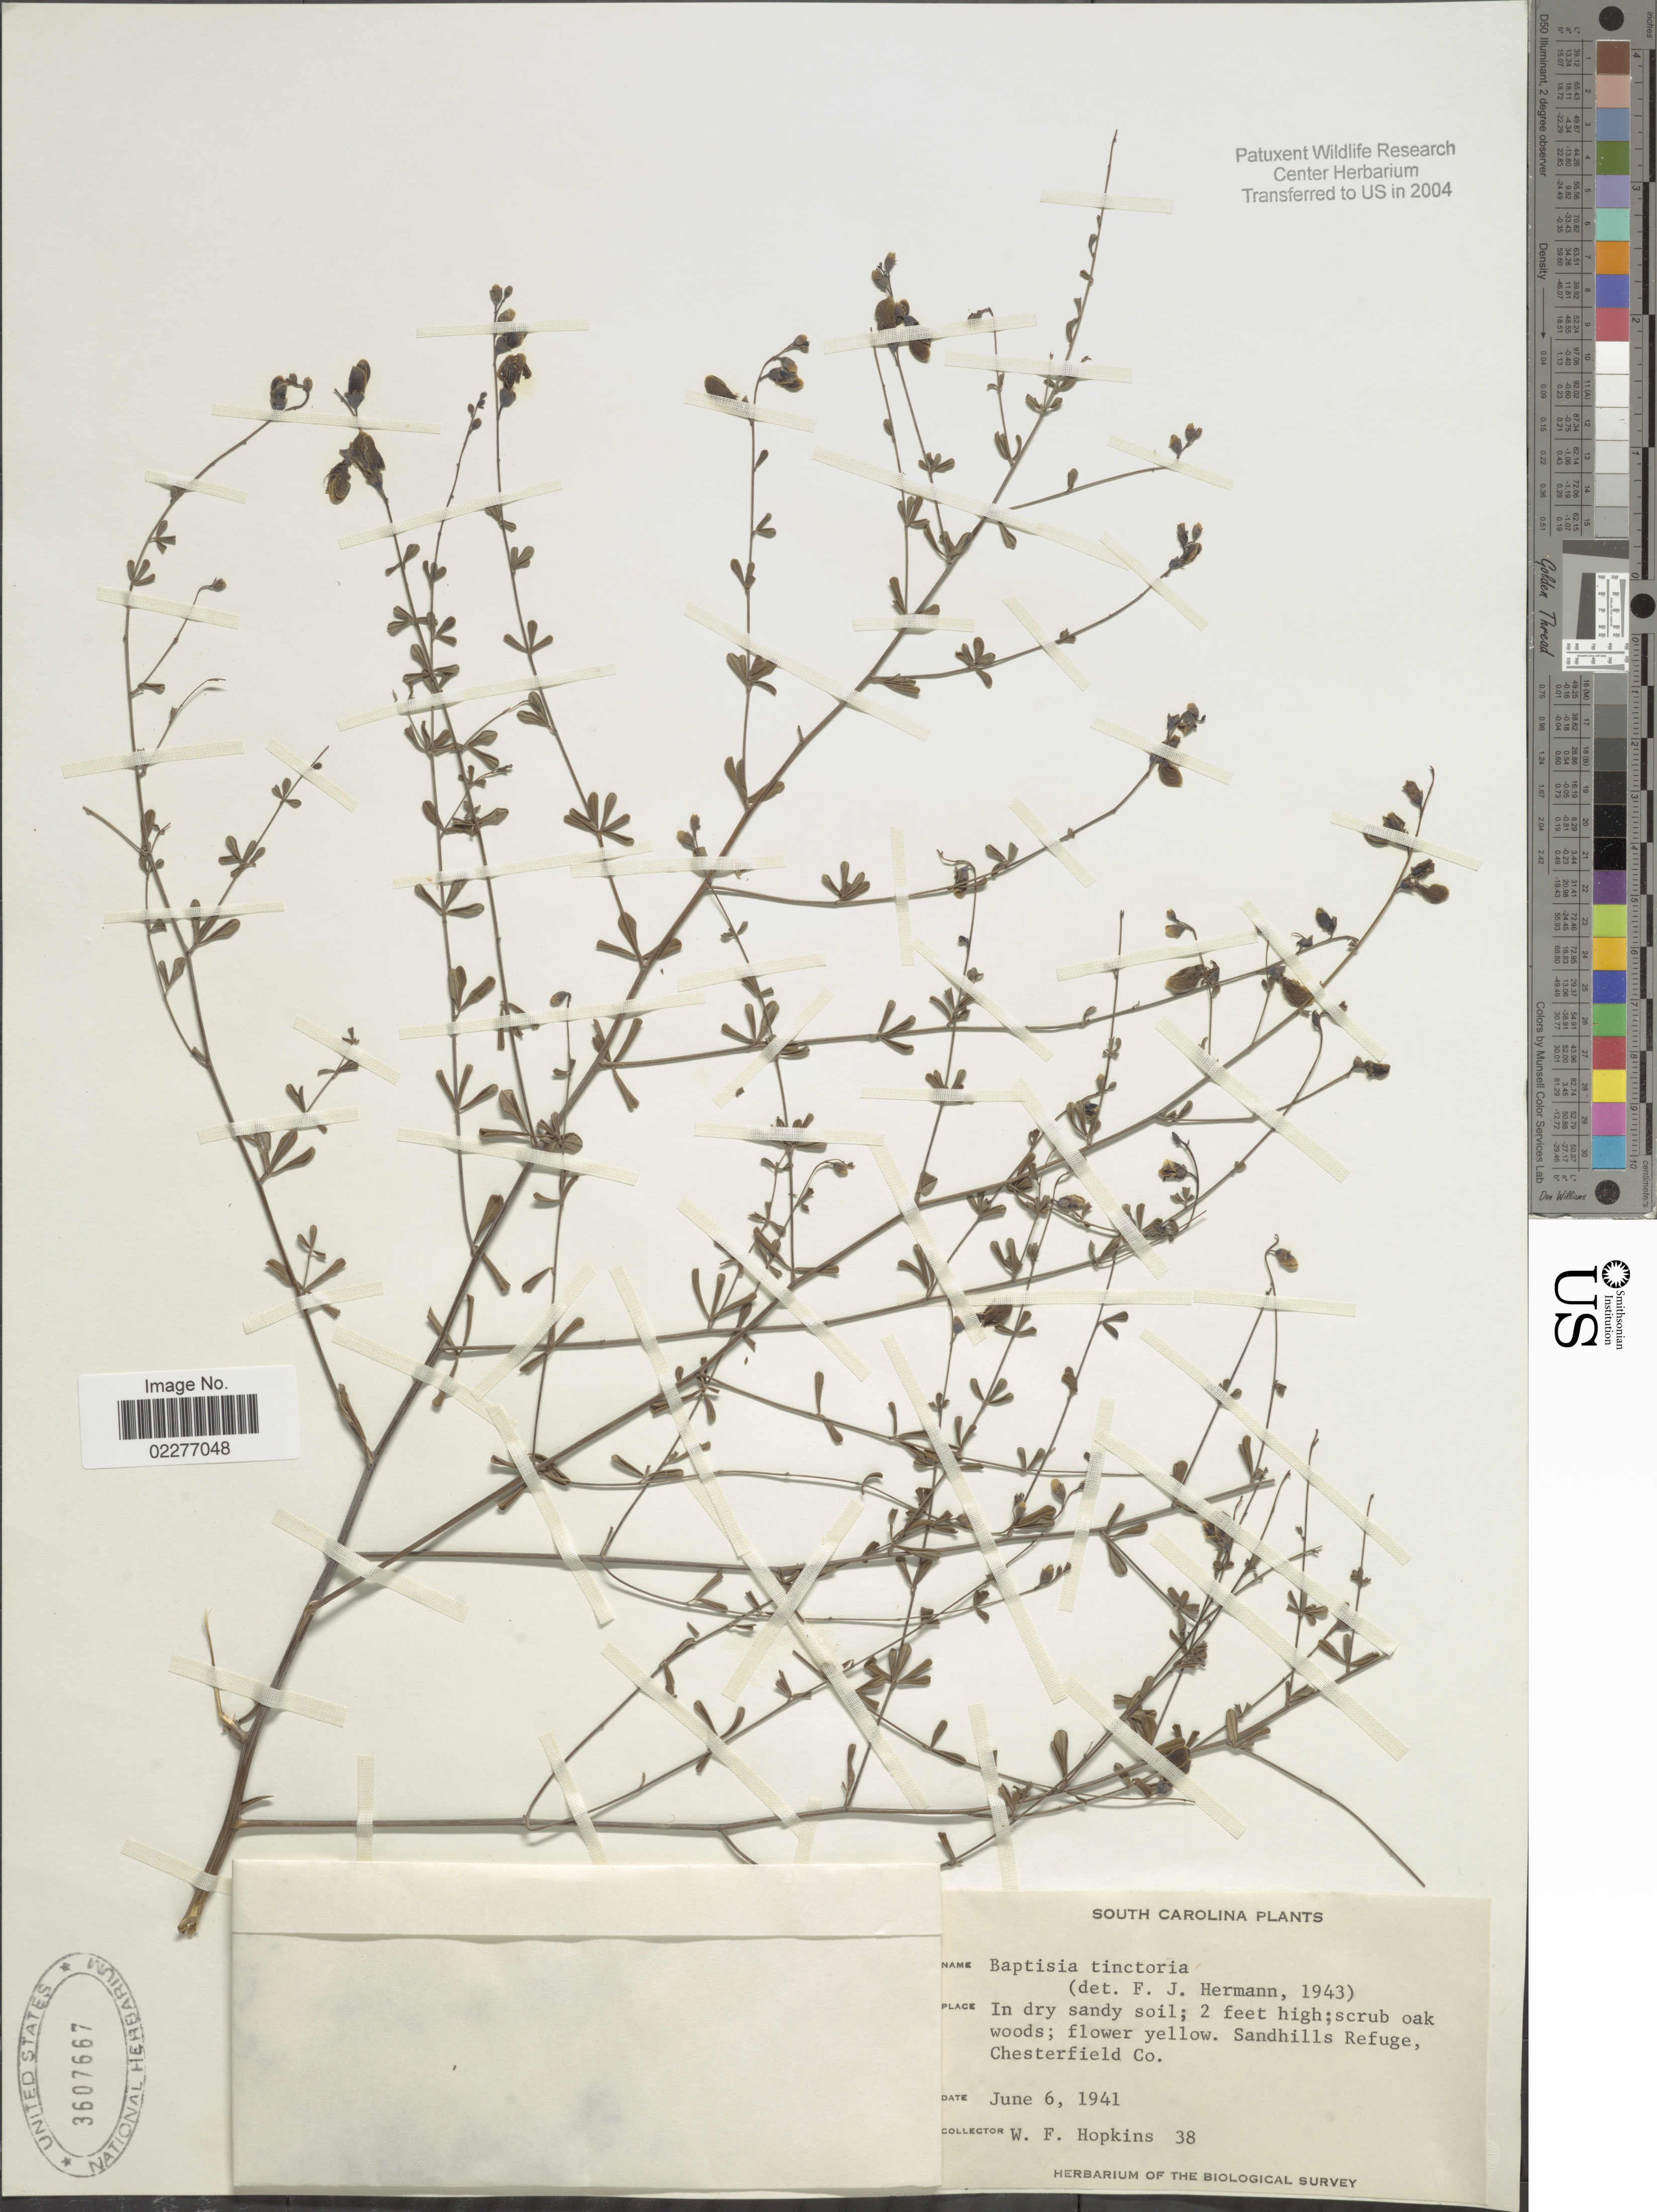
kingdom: Plantae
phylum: Tracheophyta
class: Magnoliopsida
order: Fabales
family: Fabaceae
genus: Baptisia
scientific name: Baptisia tinctoria var. crebra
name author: Fernald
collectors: W. Hopkins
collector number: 38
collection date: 1941-06-06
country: United States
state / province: South Carolina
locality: Sandhills Refuge, Chesterfield Co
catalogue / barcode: US 3607667